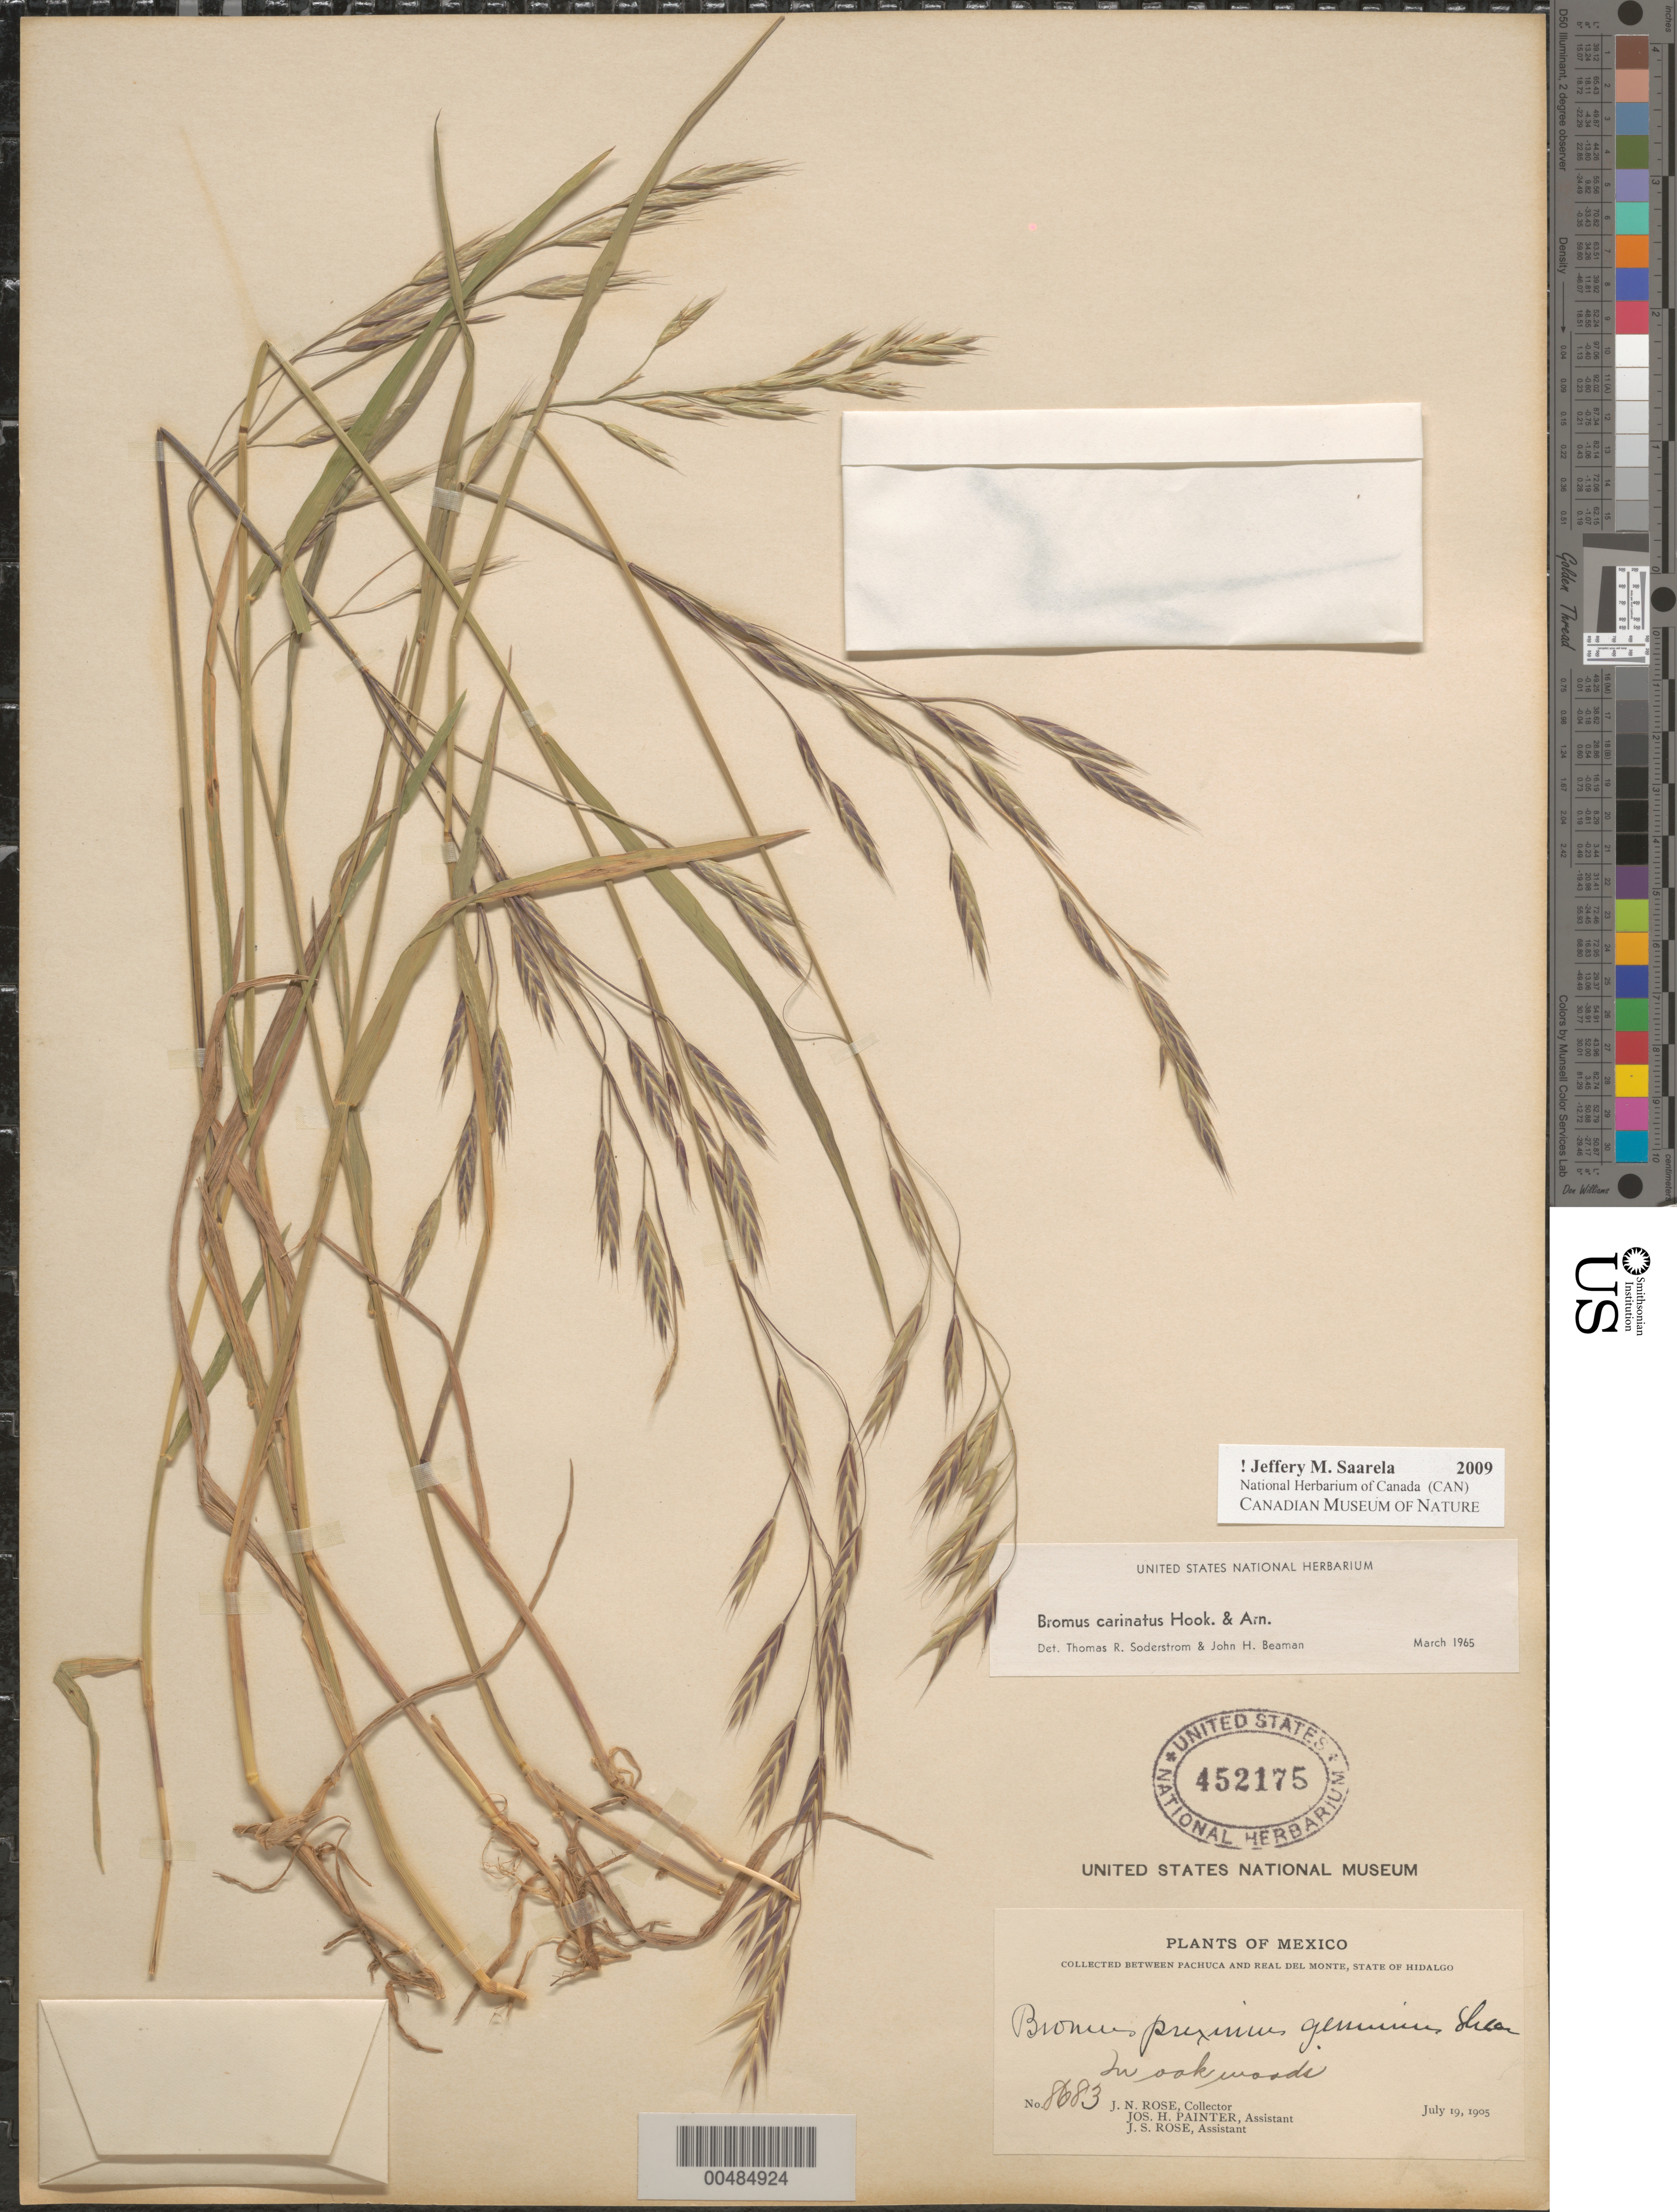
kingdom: Plantae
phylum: Tracheophyta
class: Liliopsida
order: Poales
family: Poaceae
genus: Bromus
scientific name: Bromus carinatus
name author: Hook. & Arn.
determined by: Soderstrom, T. R.; Beaman, J. H.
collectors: J. N. Rose, J. H. Painter & J. S. Rose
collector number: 8683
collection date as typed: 19 Jul 1905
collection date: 1905-07-19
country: Mexico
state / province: Hidalgo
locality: Between Pachuca & Real del Monte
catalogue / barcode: US 452175